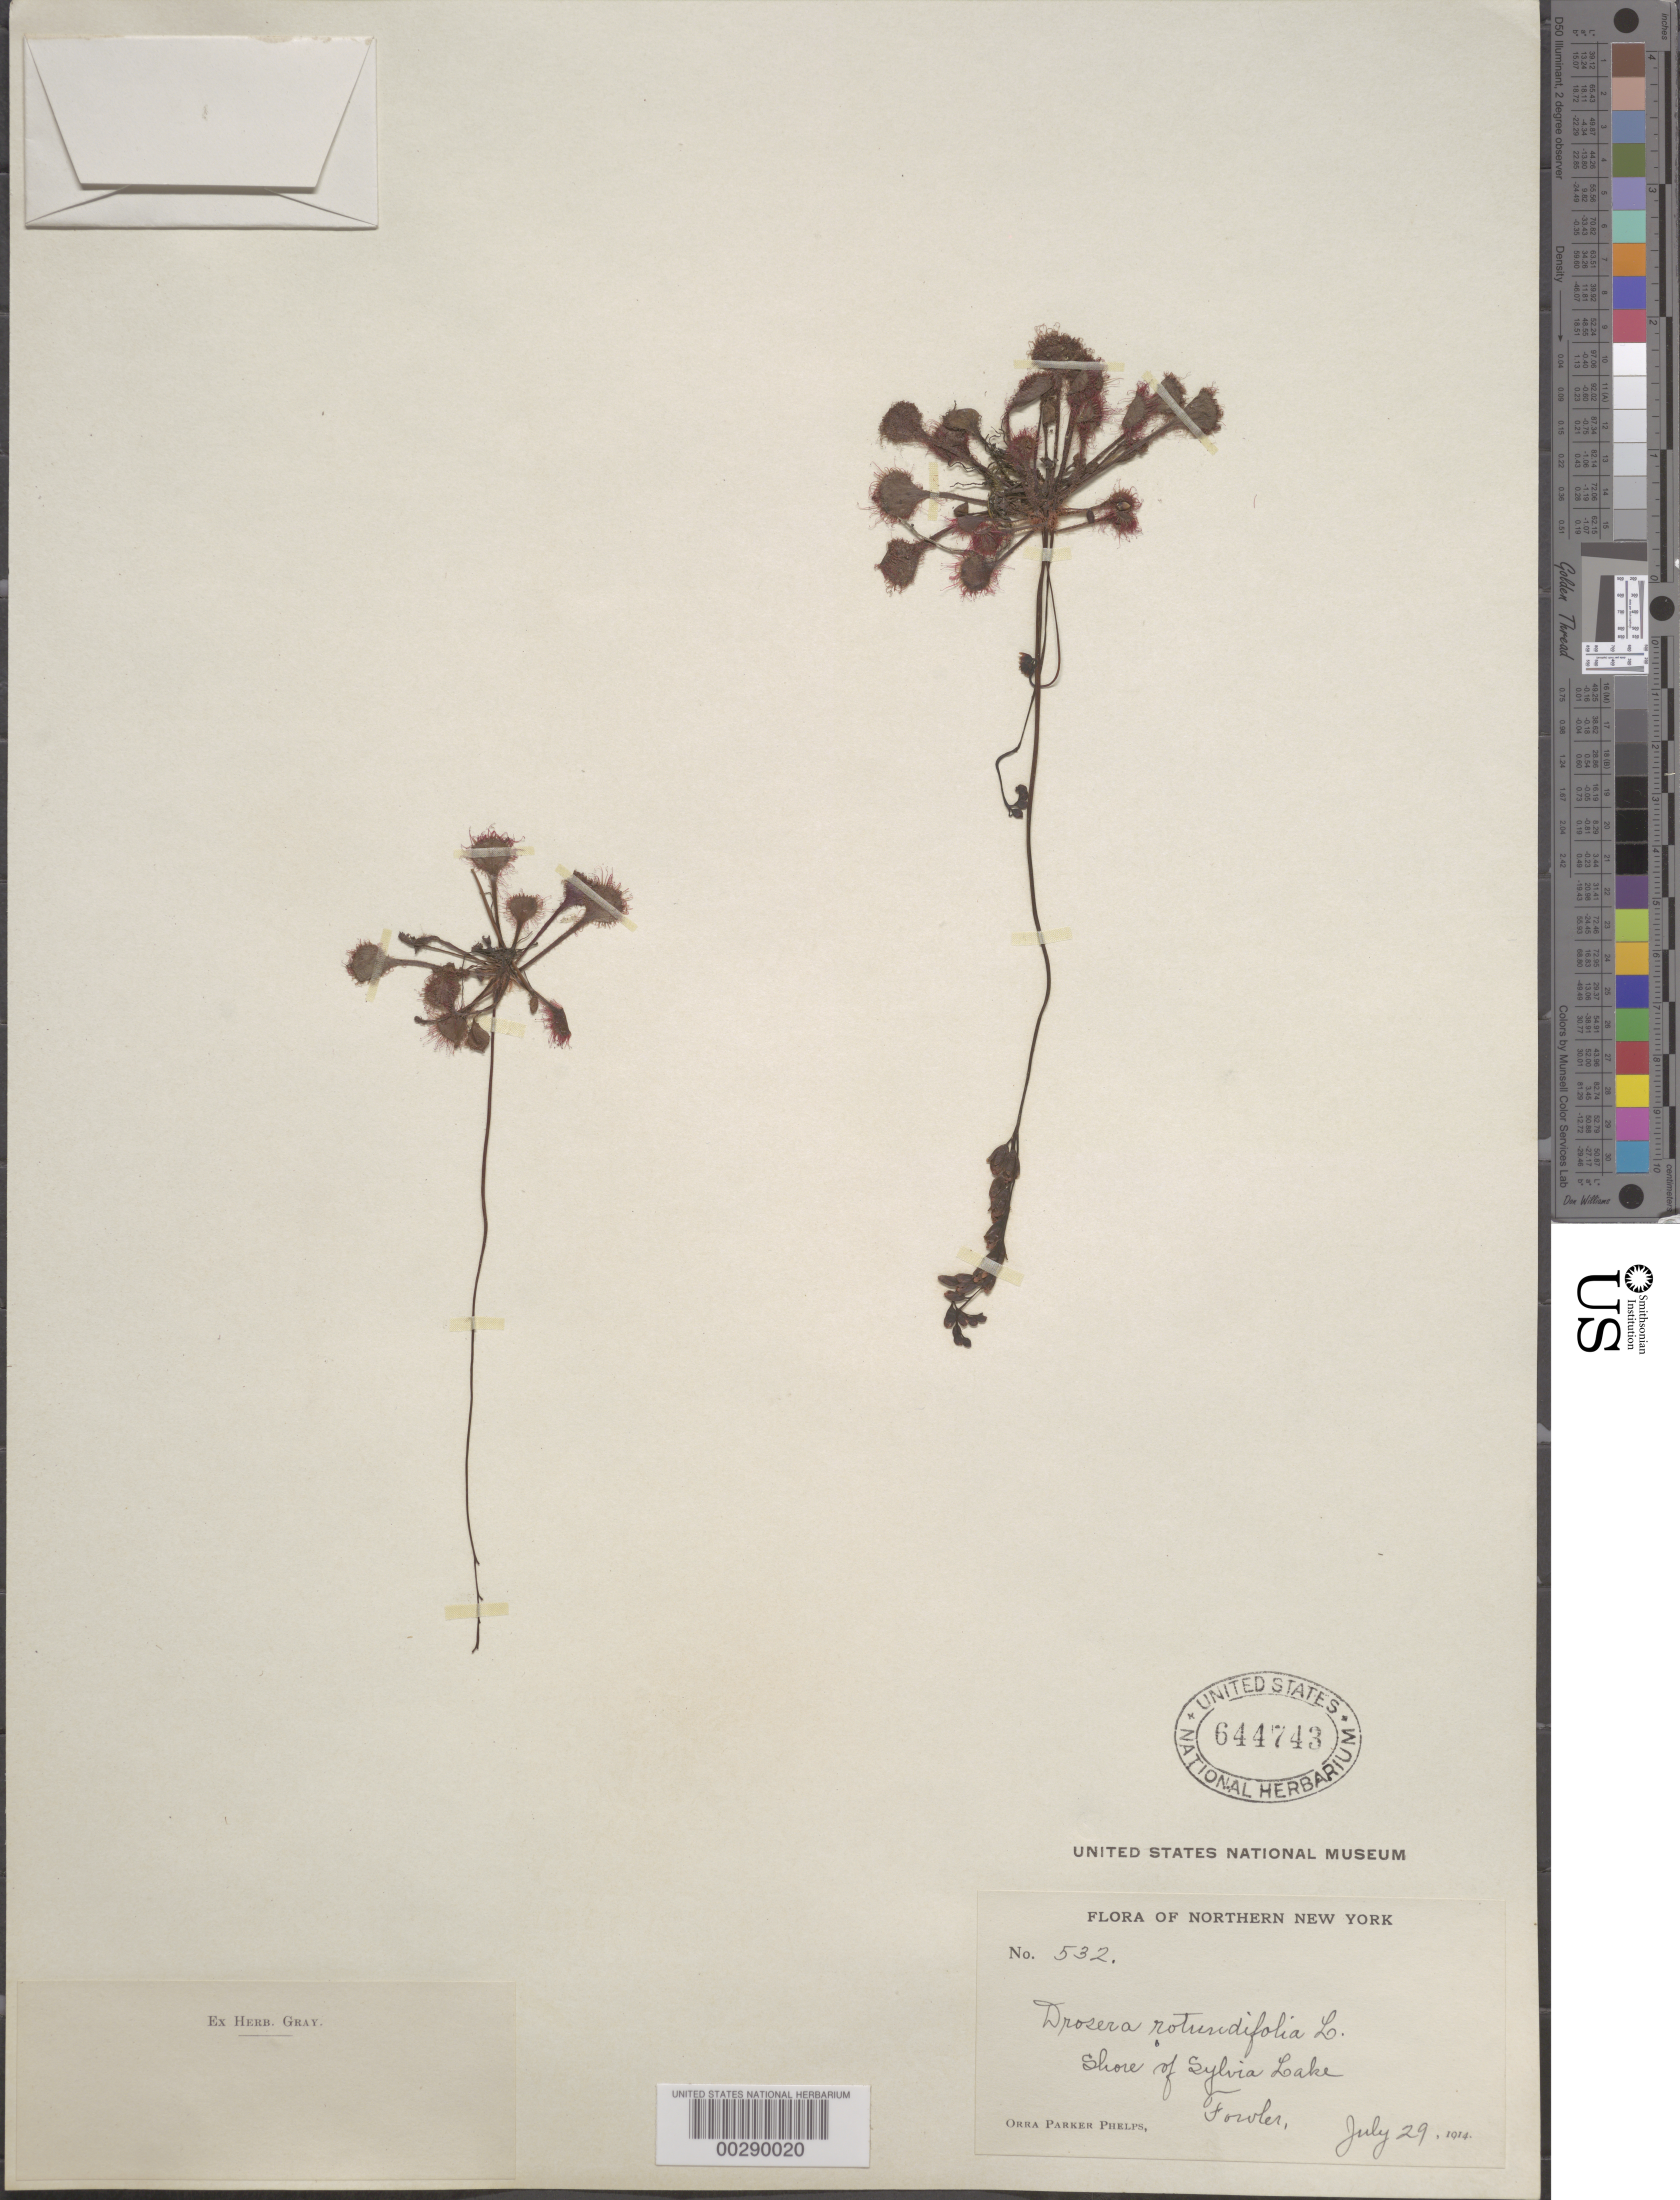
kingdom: Plantae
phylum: Tracheophyta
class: Magnoliopsida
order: Caryophyllales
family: Droseraceae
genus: Drosera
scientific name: Drosera rotundifolia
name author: L.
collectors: O. P. Phelps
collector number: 532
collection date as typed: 29 Jul 1914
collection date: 1914-07-29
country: United States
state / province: New York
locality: Fowler, Sylvia Lake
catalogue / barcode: US 644743